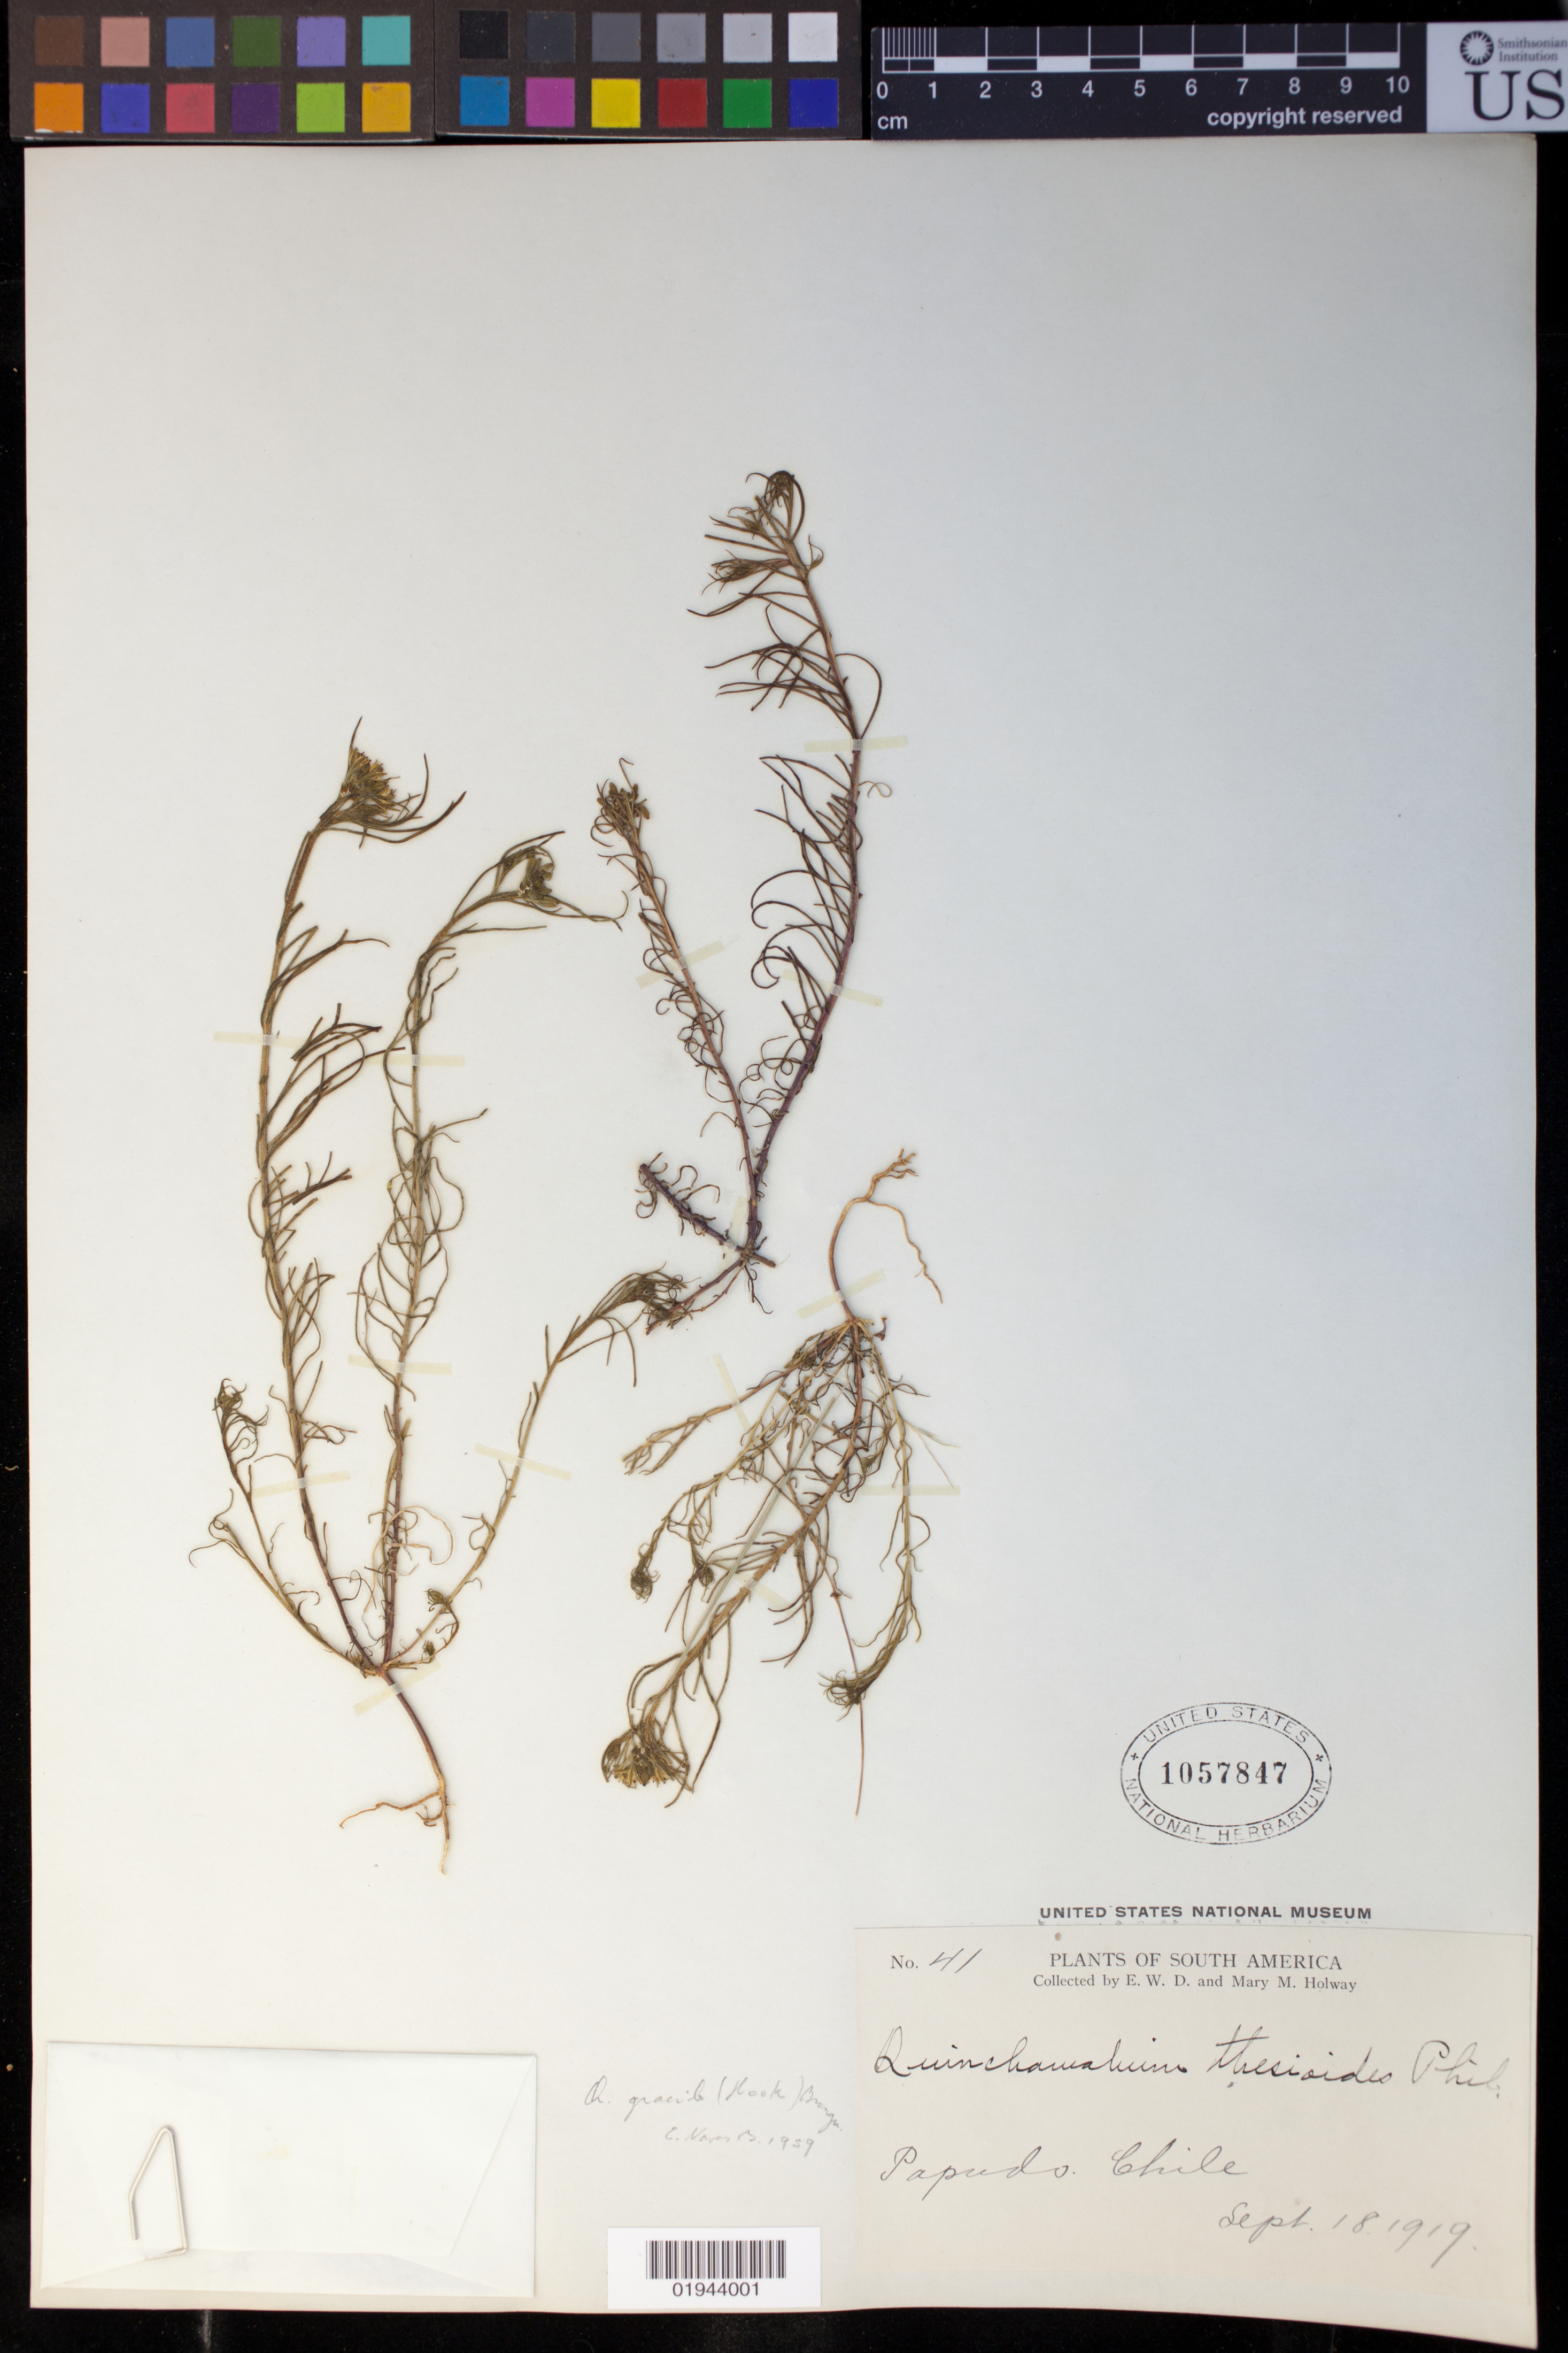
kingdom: Plantae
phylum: Tracheophyta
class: Magnoliopsida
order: Santalales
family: Schoepfiaceae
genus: Quinchamalium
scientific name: Quinchamalium gracile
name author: Brongn.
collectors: E. W. D. Holway & M. M. Holway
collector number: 41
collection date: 1919-09-18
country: Chile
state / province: Valparaíso (V)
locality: Papudo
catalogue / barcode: US 1057847